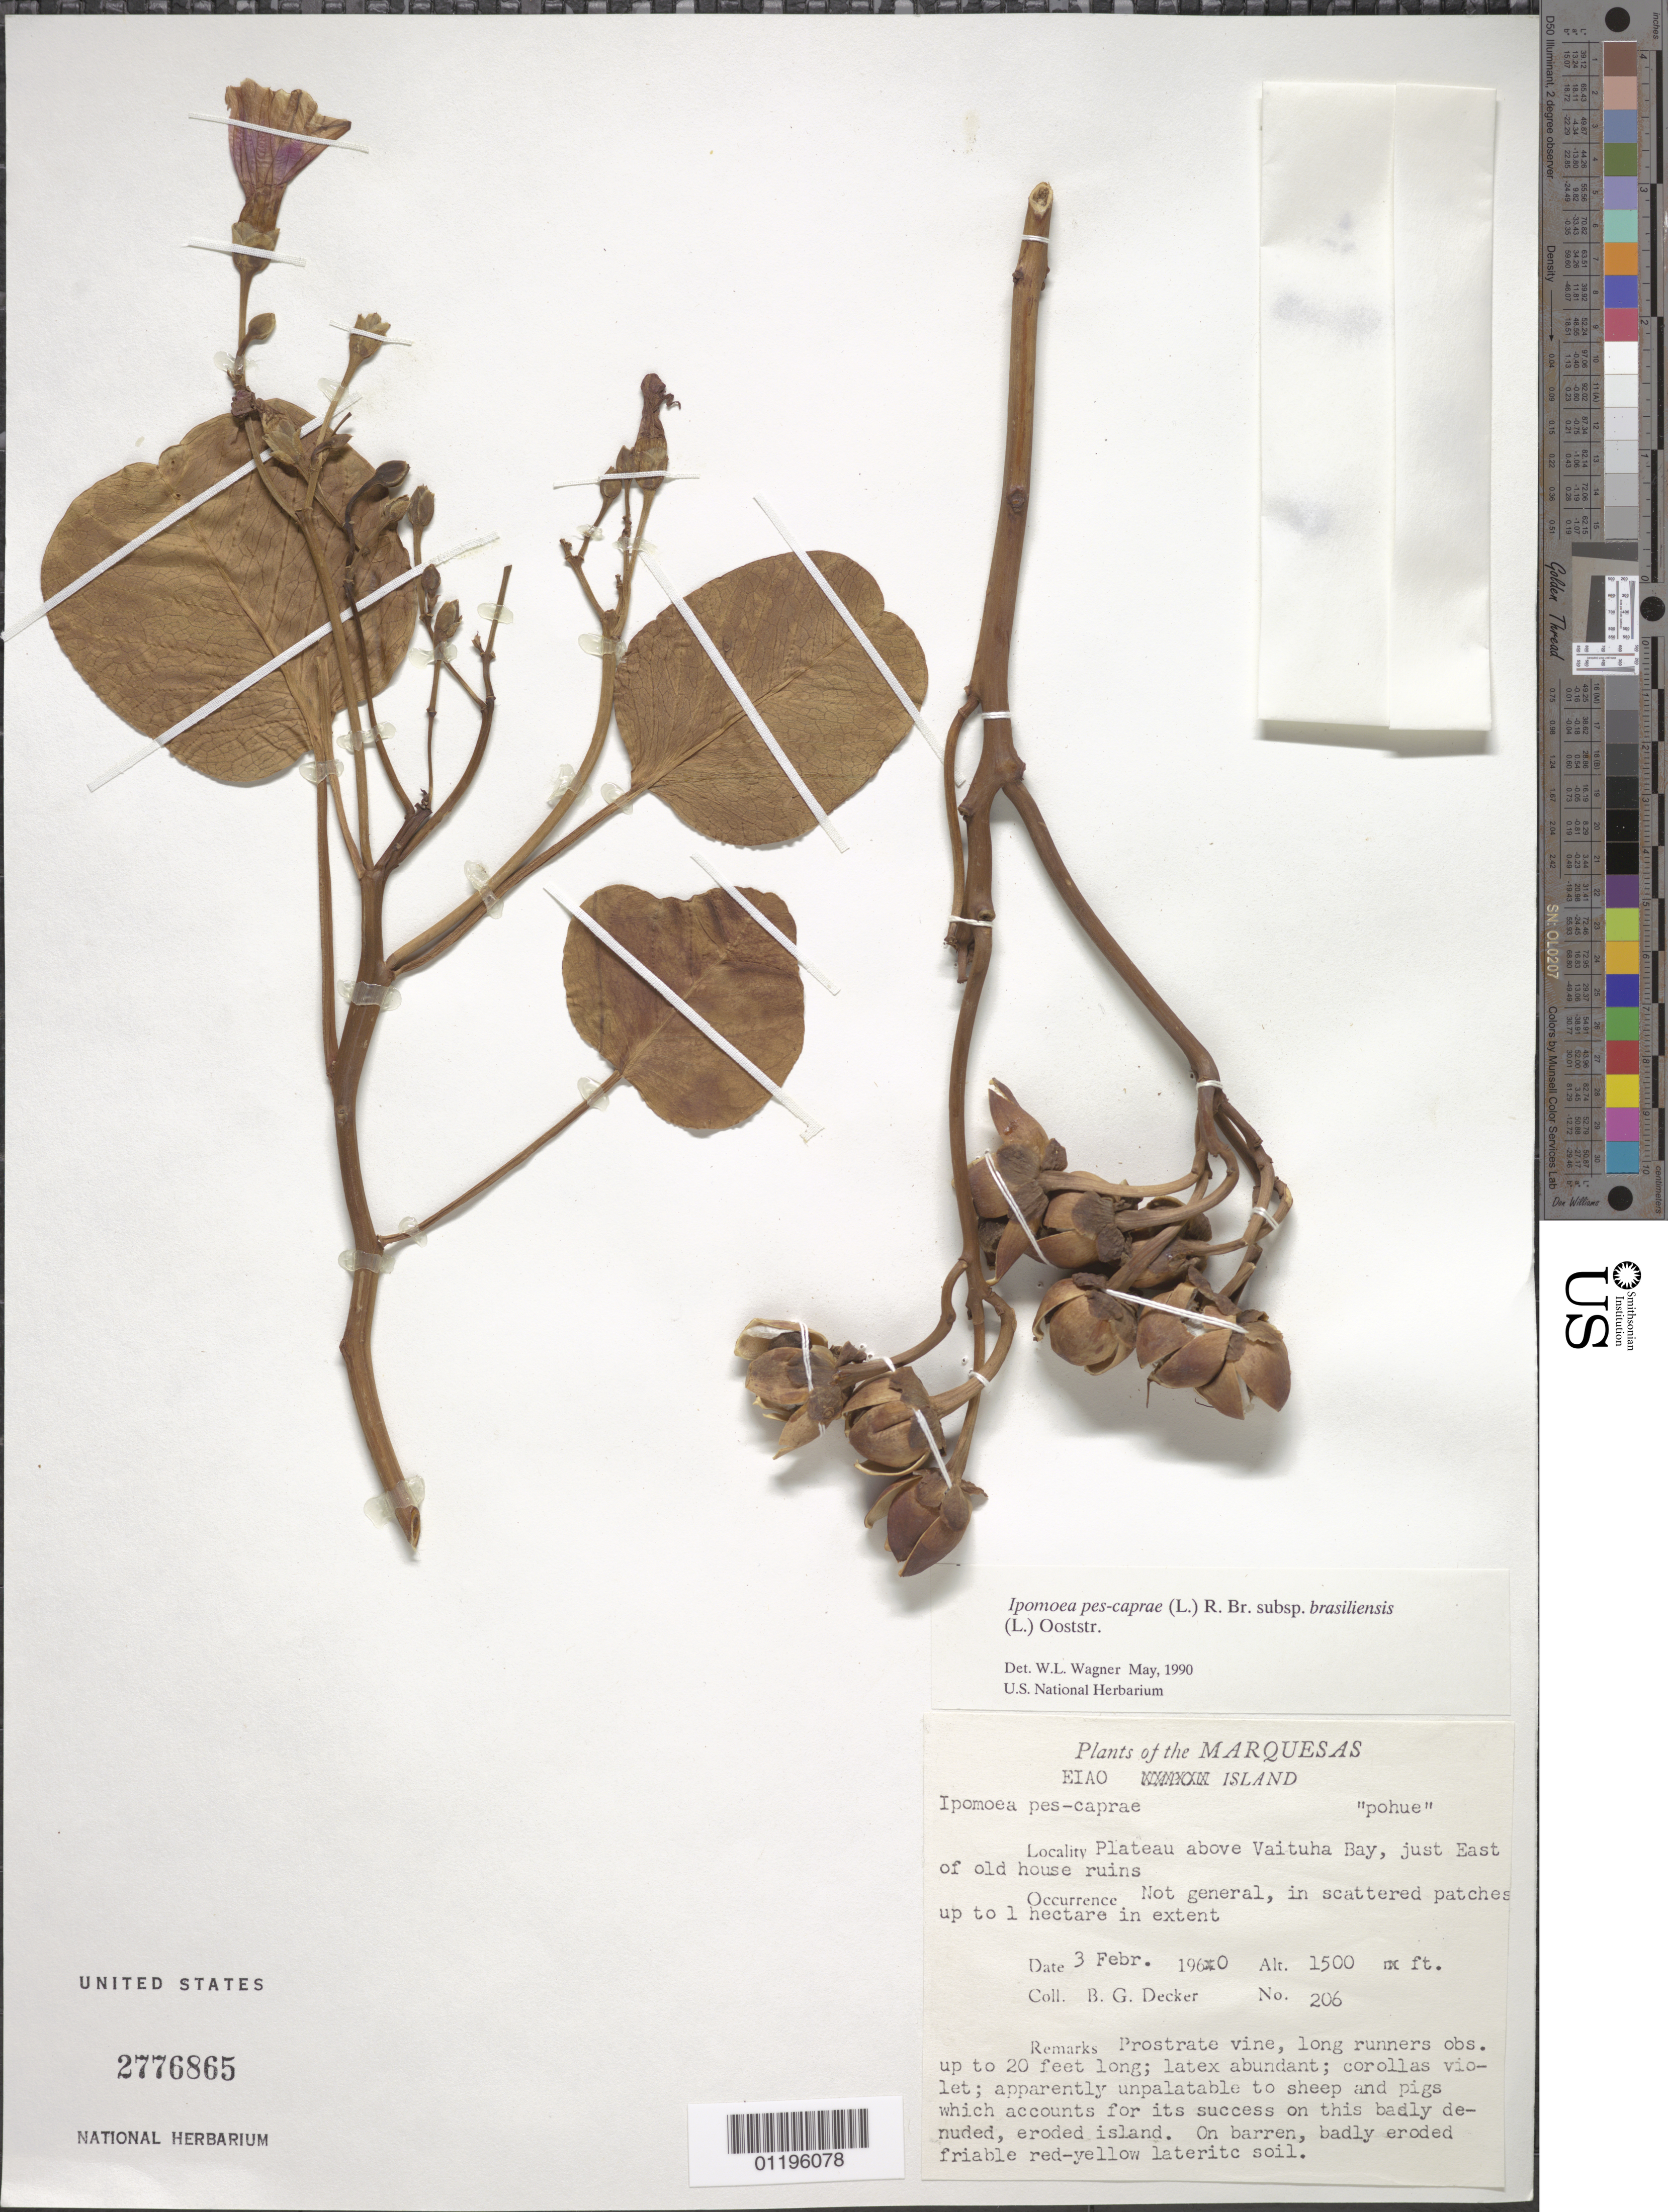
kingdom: Plantae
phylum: Tracheophyta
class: Magnoliopsida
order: Solanales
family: Convolvulaceae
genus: Ipomoea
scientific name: Ipomoea pes-caprae subsp. brasiliensis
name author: (L.) Ooststr.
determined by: Wagner, W. L., (BOT), Smithsonian Institution - National Museum of Natural History (UNITED STATES)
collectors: B. G. Decker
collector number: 206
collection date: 1960-02-03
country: French Polynesia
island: Eiao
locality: Plateau above Vaituha Bay, E of ruins of old house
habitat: On barren, badly eroded friable red-yellow lateritic soil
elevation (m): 457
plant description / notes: Apparently unpalatable to sheep and pigs which accounts for its success on this badly denuded, eroded island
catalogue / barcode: US 2776865